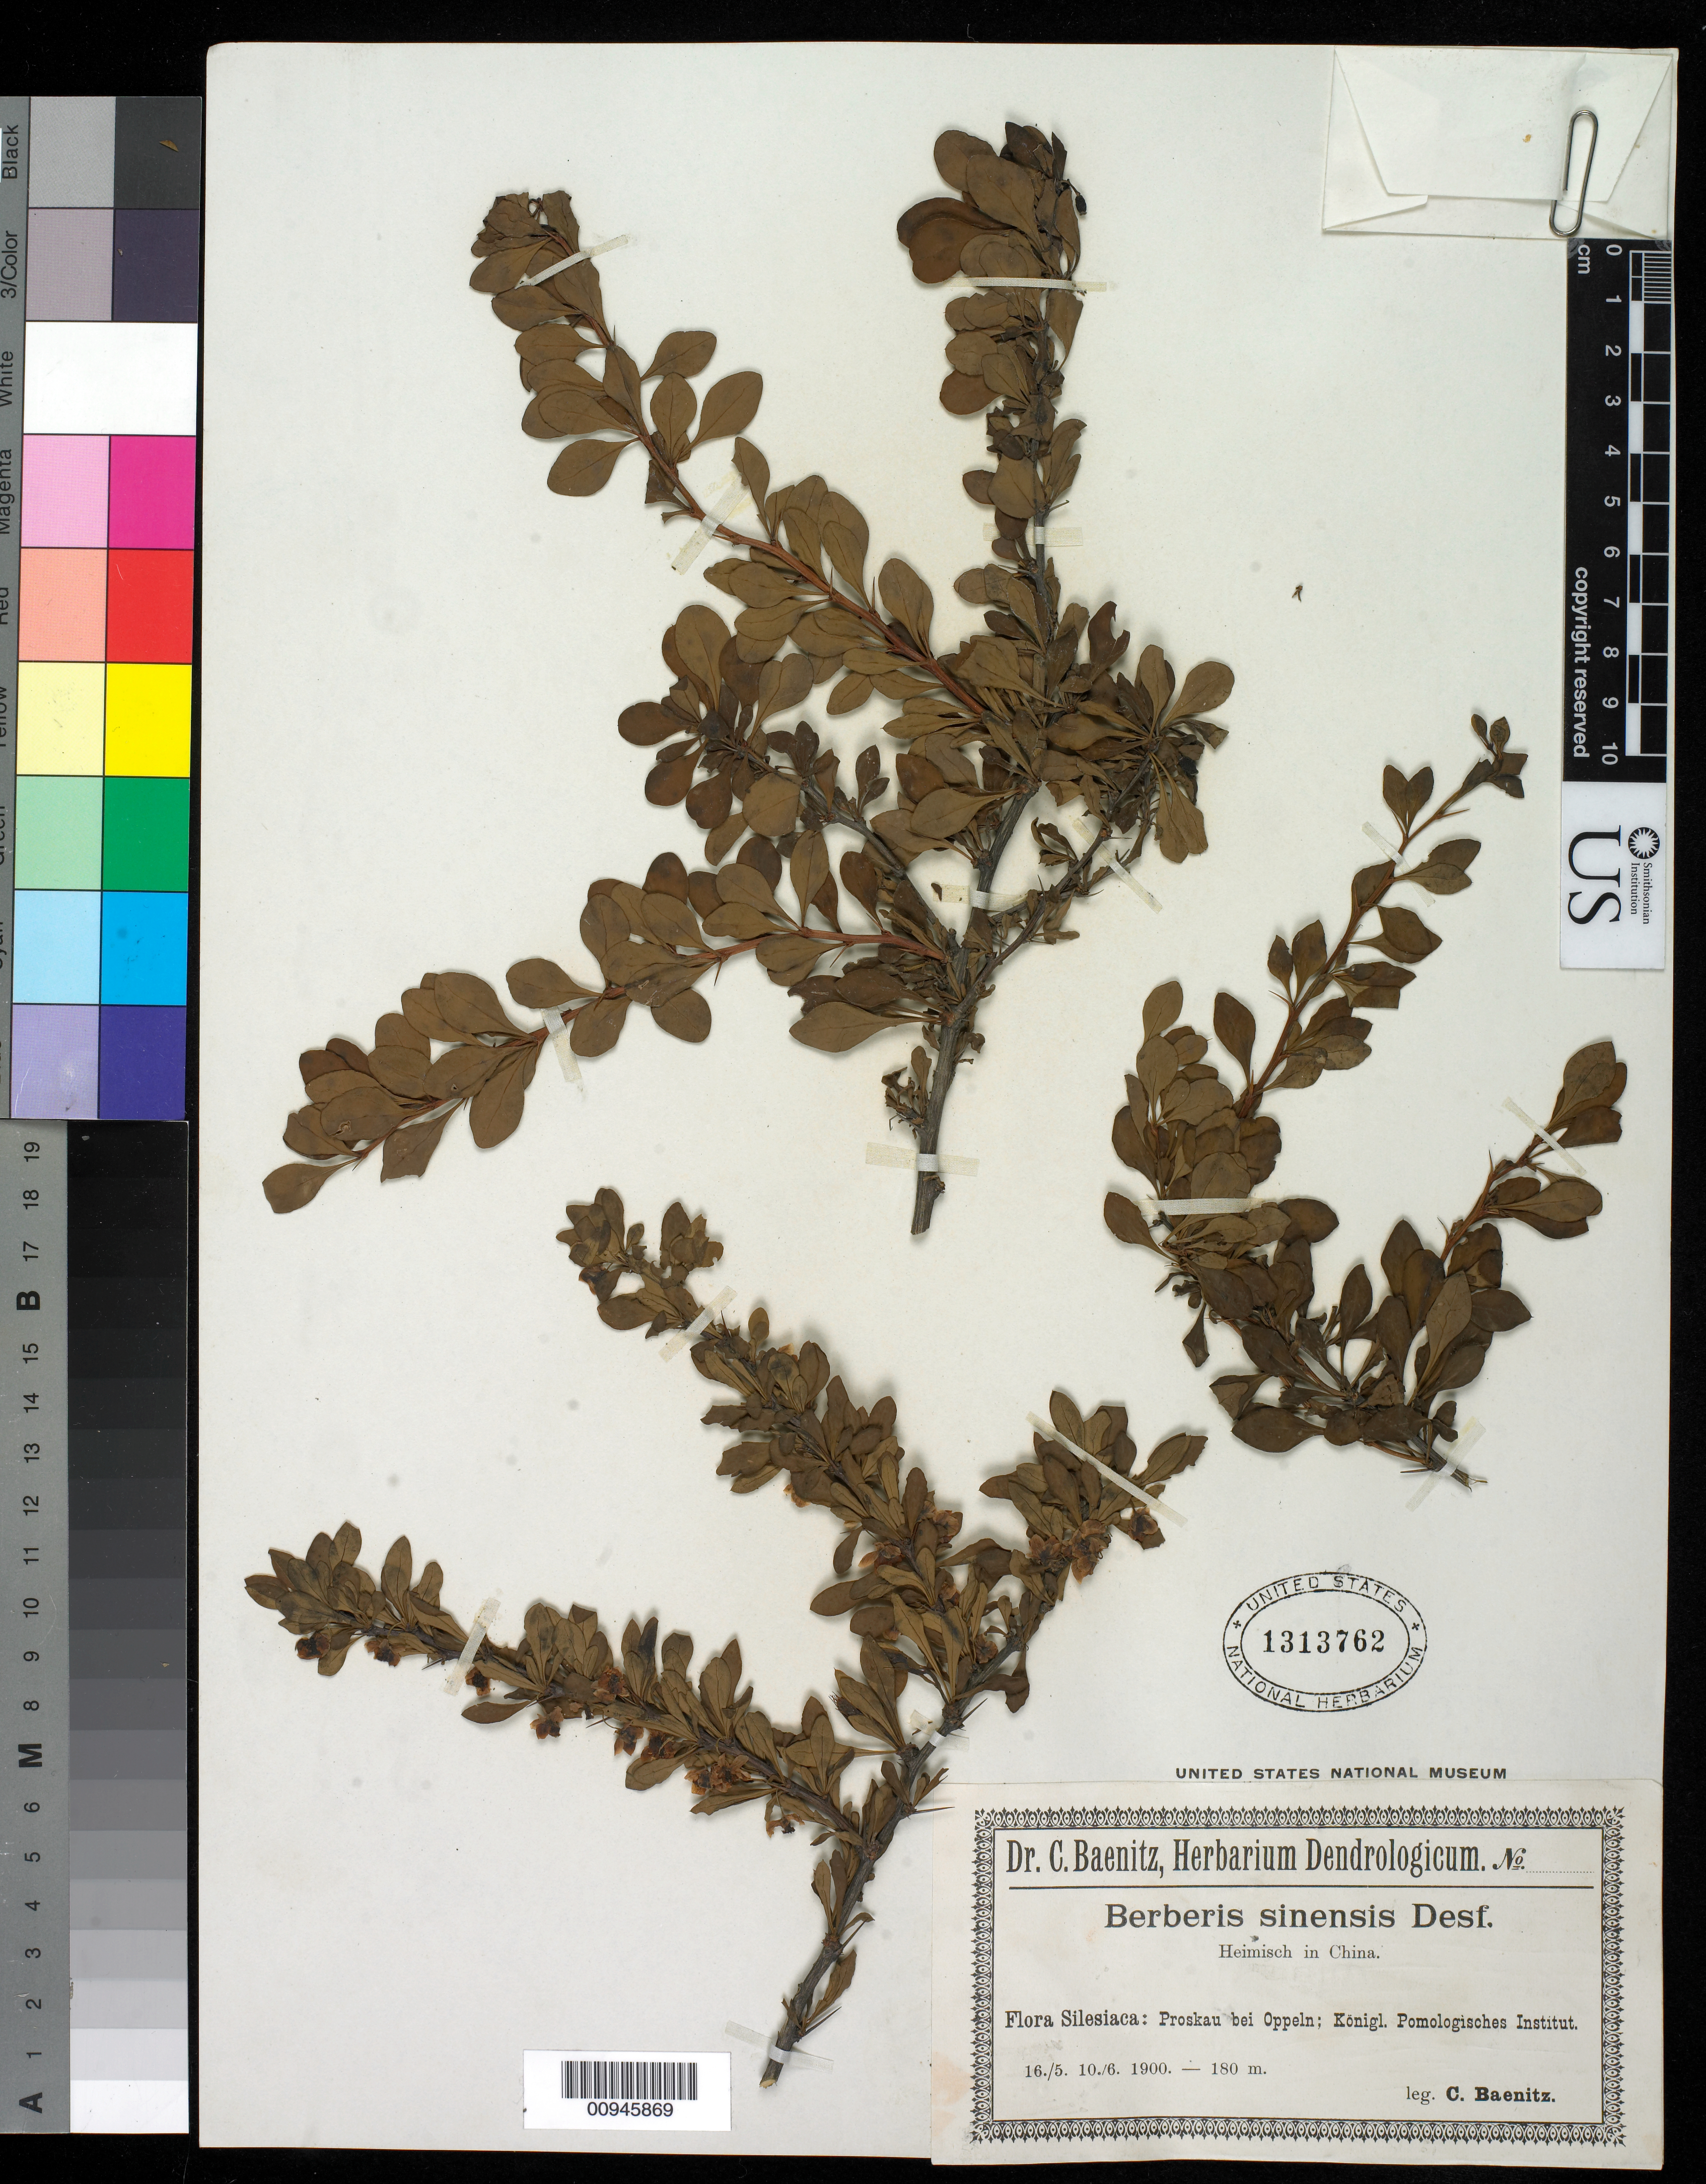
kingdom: Plantae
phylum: Tracheophyta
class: Magnoliopsida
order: Ranunculales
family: Berberidaceae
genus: Berberis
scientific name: Berberis sinensis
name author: Desf.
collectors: C. G. Baenitz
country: China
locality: Heimisch, Proskau near Oppeln, Konigl. Pomologischen Institution.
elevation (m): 180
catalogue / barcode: US 1313762